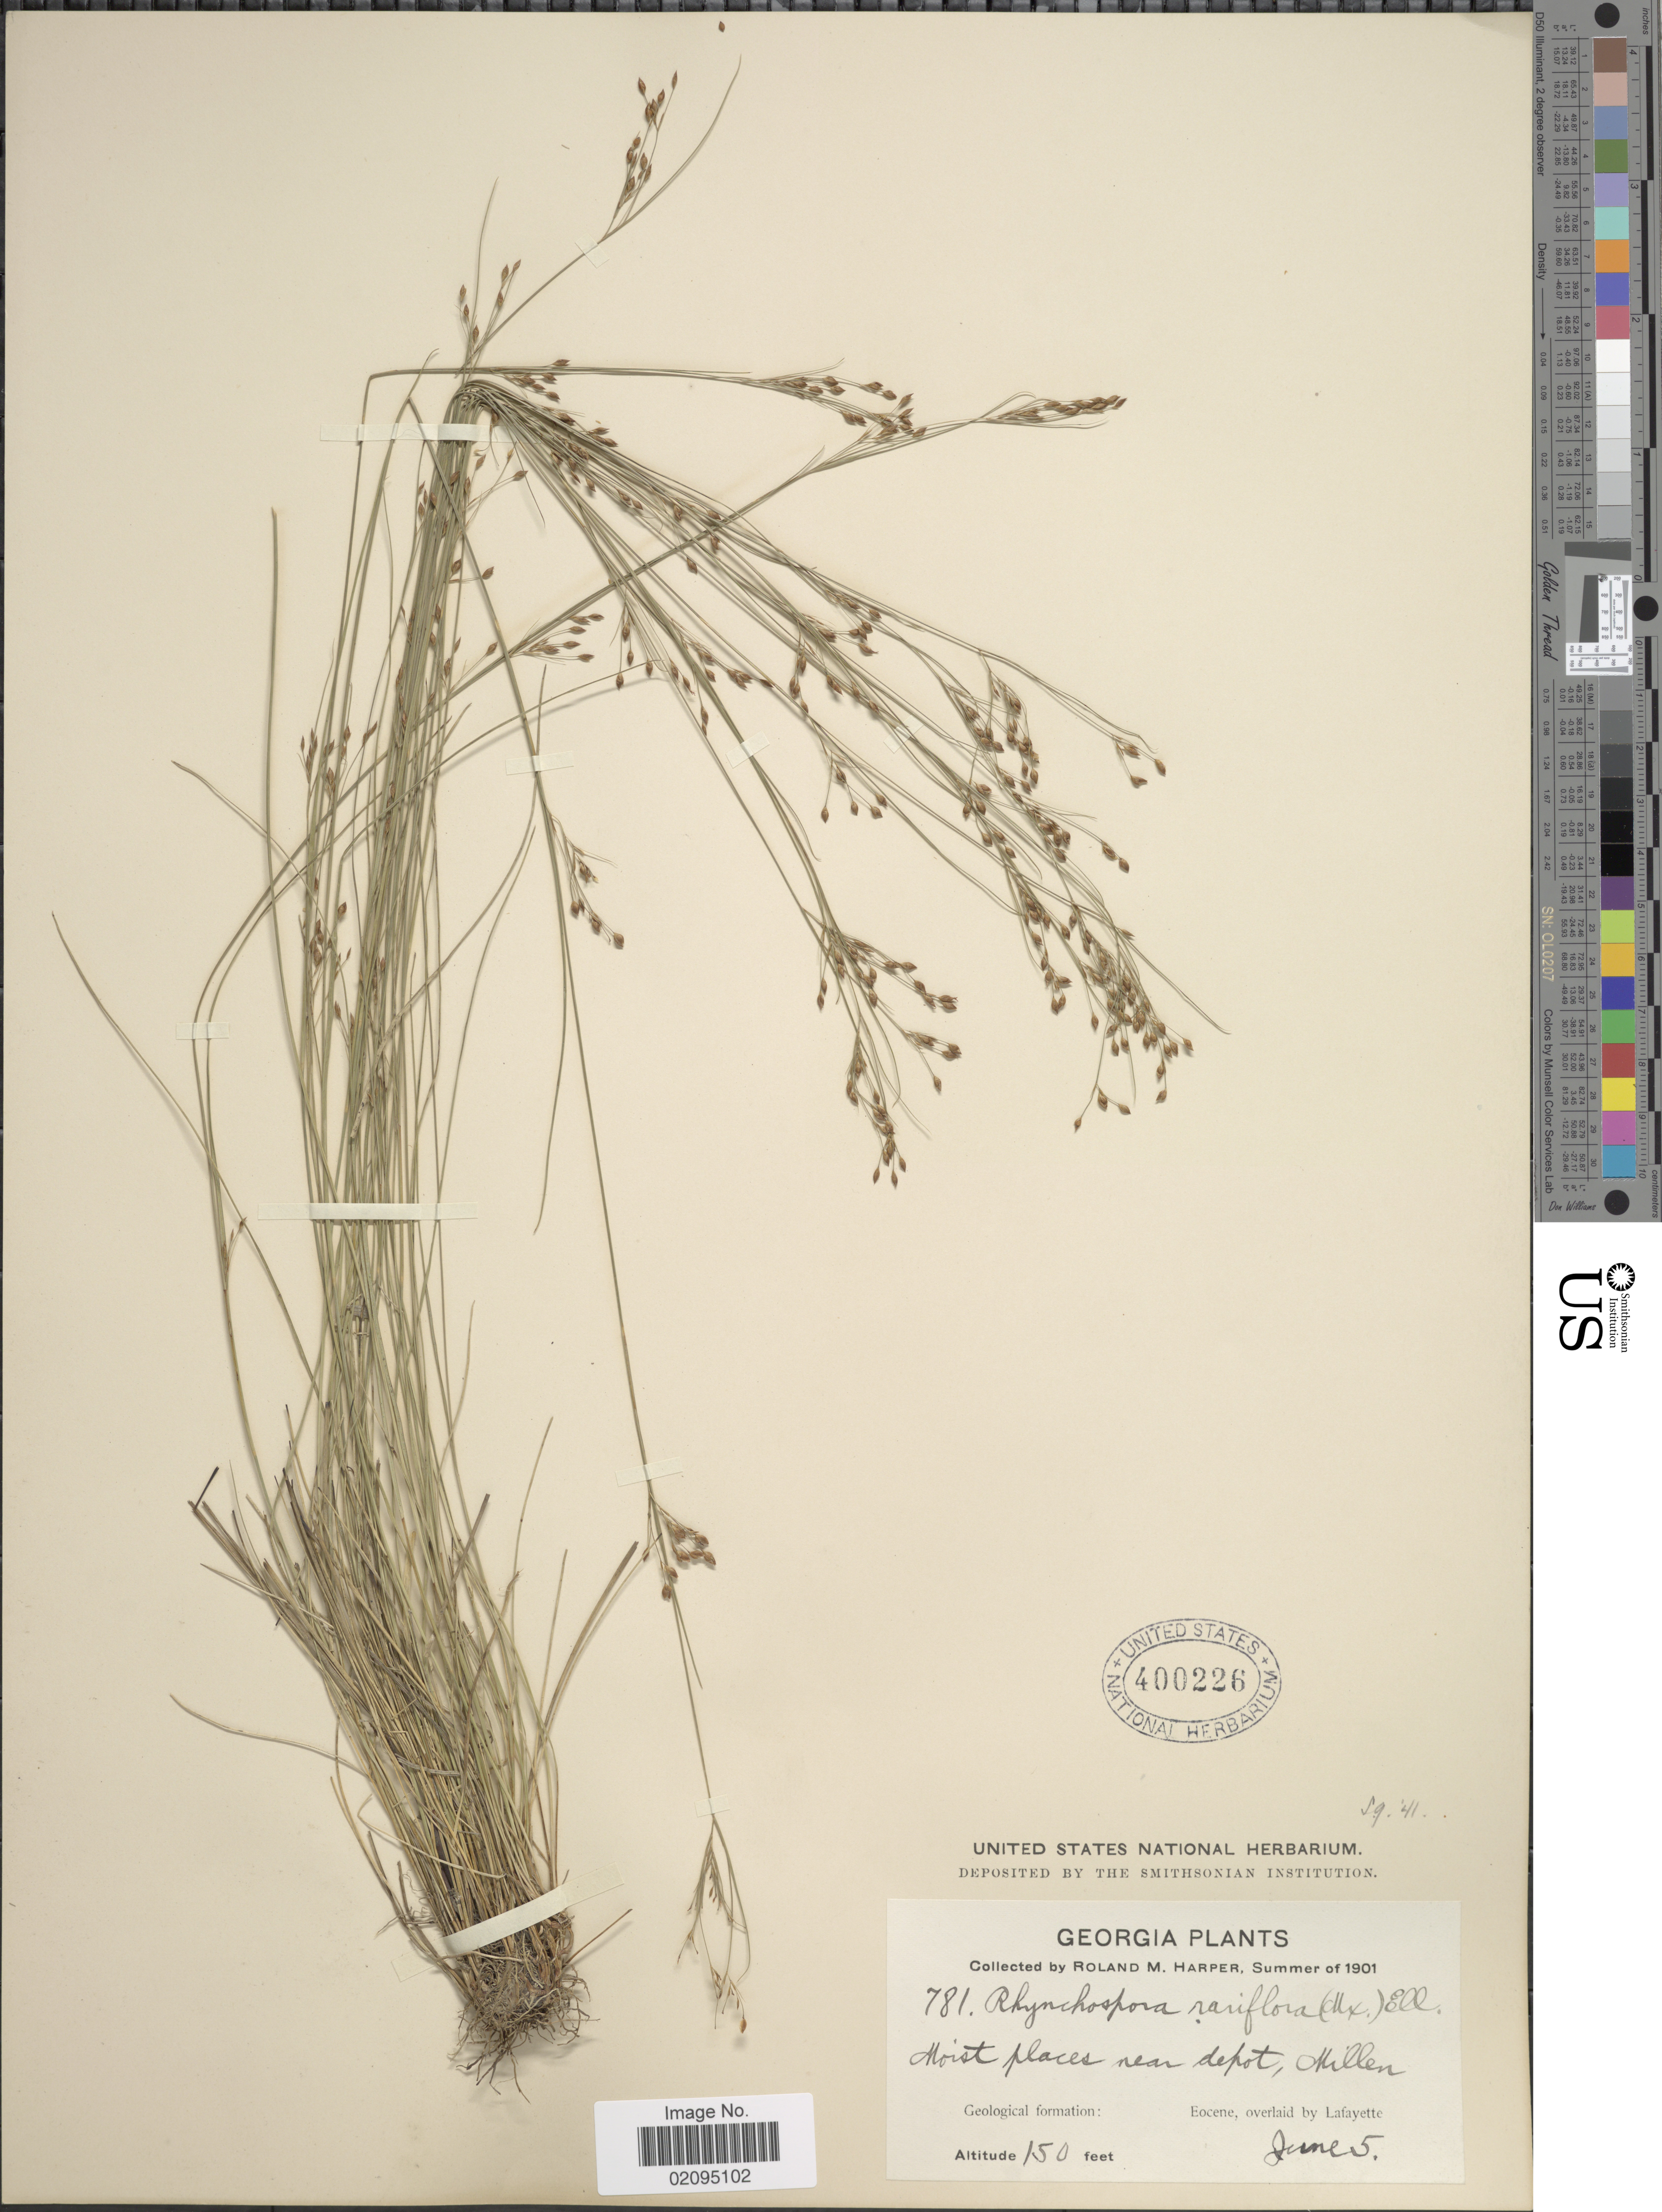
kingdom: Plantae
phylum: Tracheophyta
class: Liliopsida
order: Poales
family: Cyperaceae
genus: Rhynchospora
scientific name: Rhynchospora rariflora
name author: (Michx.) Elliott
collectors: R. M. Harper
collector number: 781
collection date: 1901-06-05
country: United States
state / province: Georgia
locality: Near depot, Millen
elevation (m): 46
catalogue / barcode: US 400226